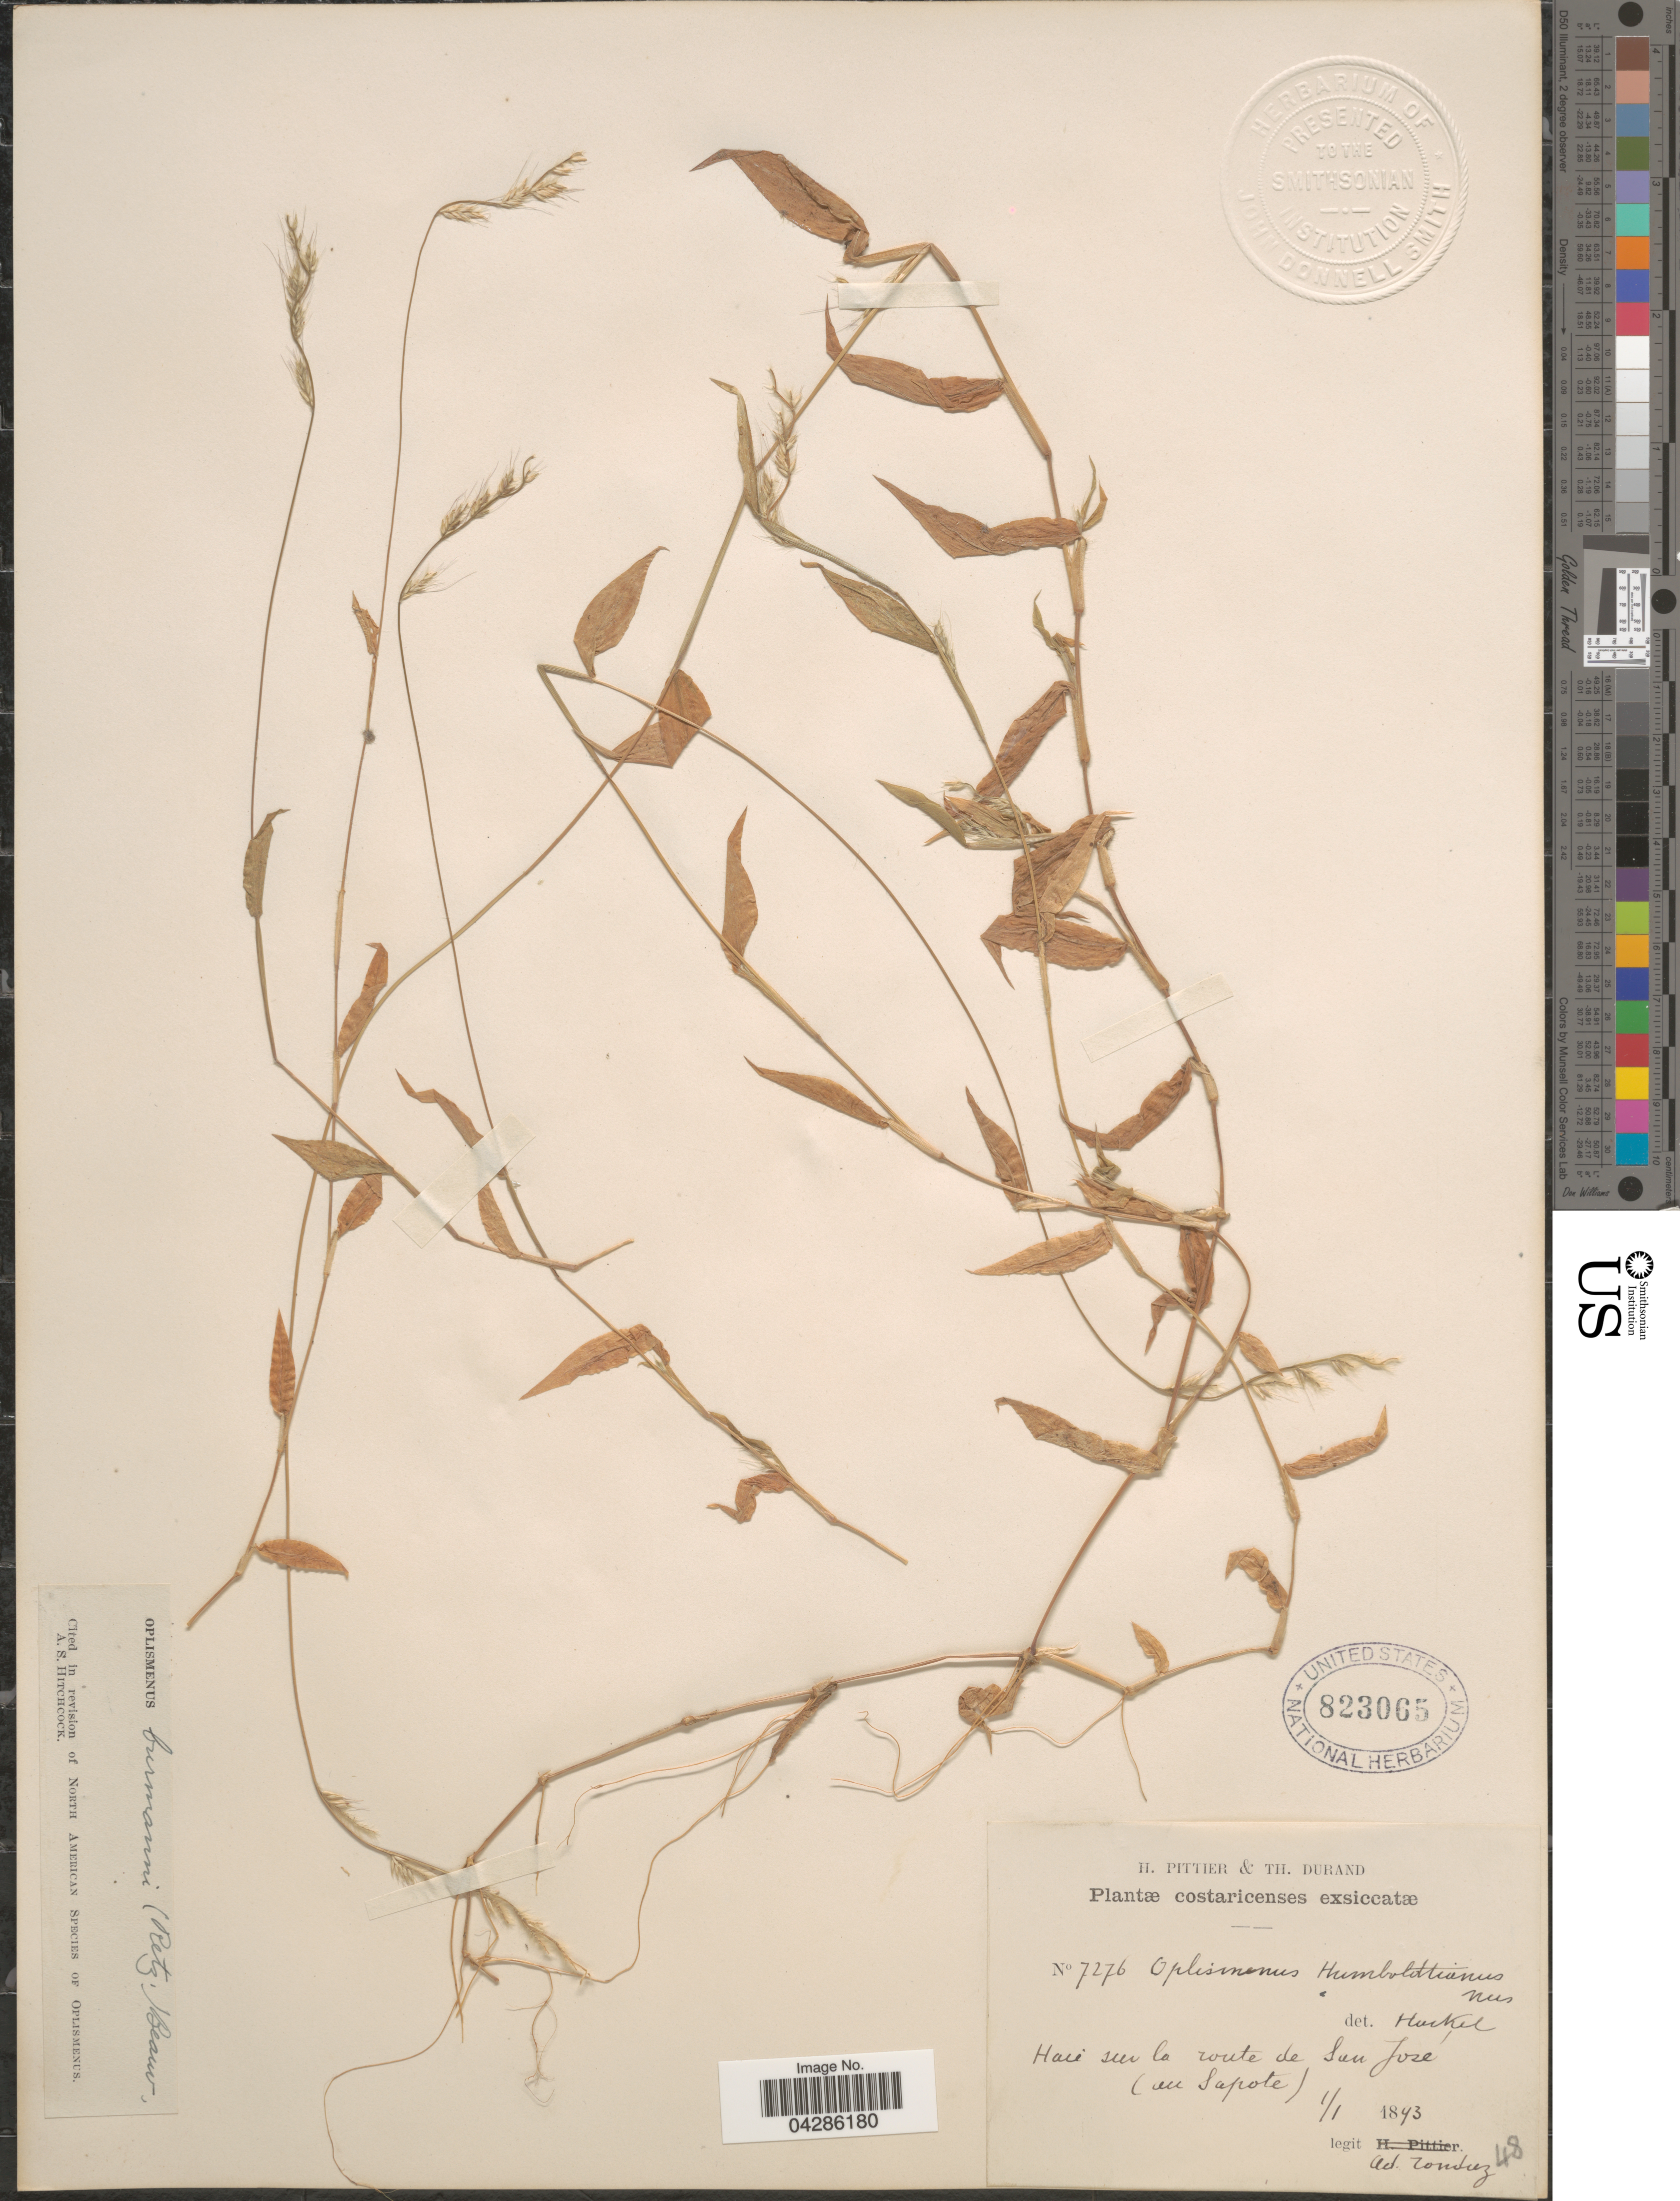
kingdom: Plantae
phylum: Tracheophyta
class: Liliopsida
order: Poales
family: Poaceae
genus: Oplismenus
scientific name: Oplismenus burmannii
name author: (Retz.) P. Beauv.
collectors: A. Tonduz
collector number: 7276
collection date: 1893-01-01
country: Costa Rica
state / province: San José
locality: Haie sur la route de San José (au Sapote).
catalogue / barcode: US 823065